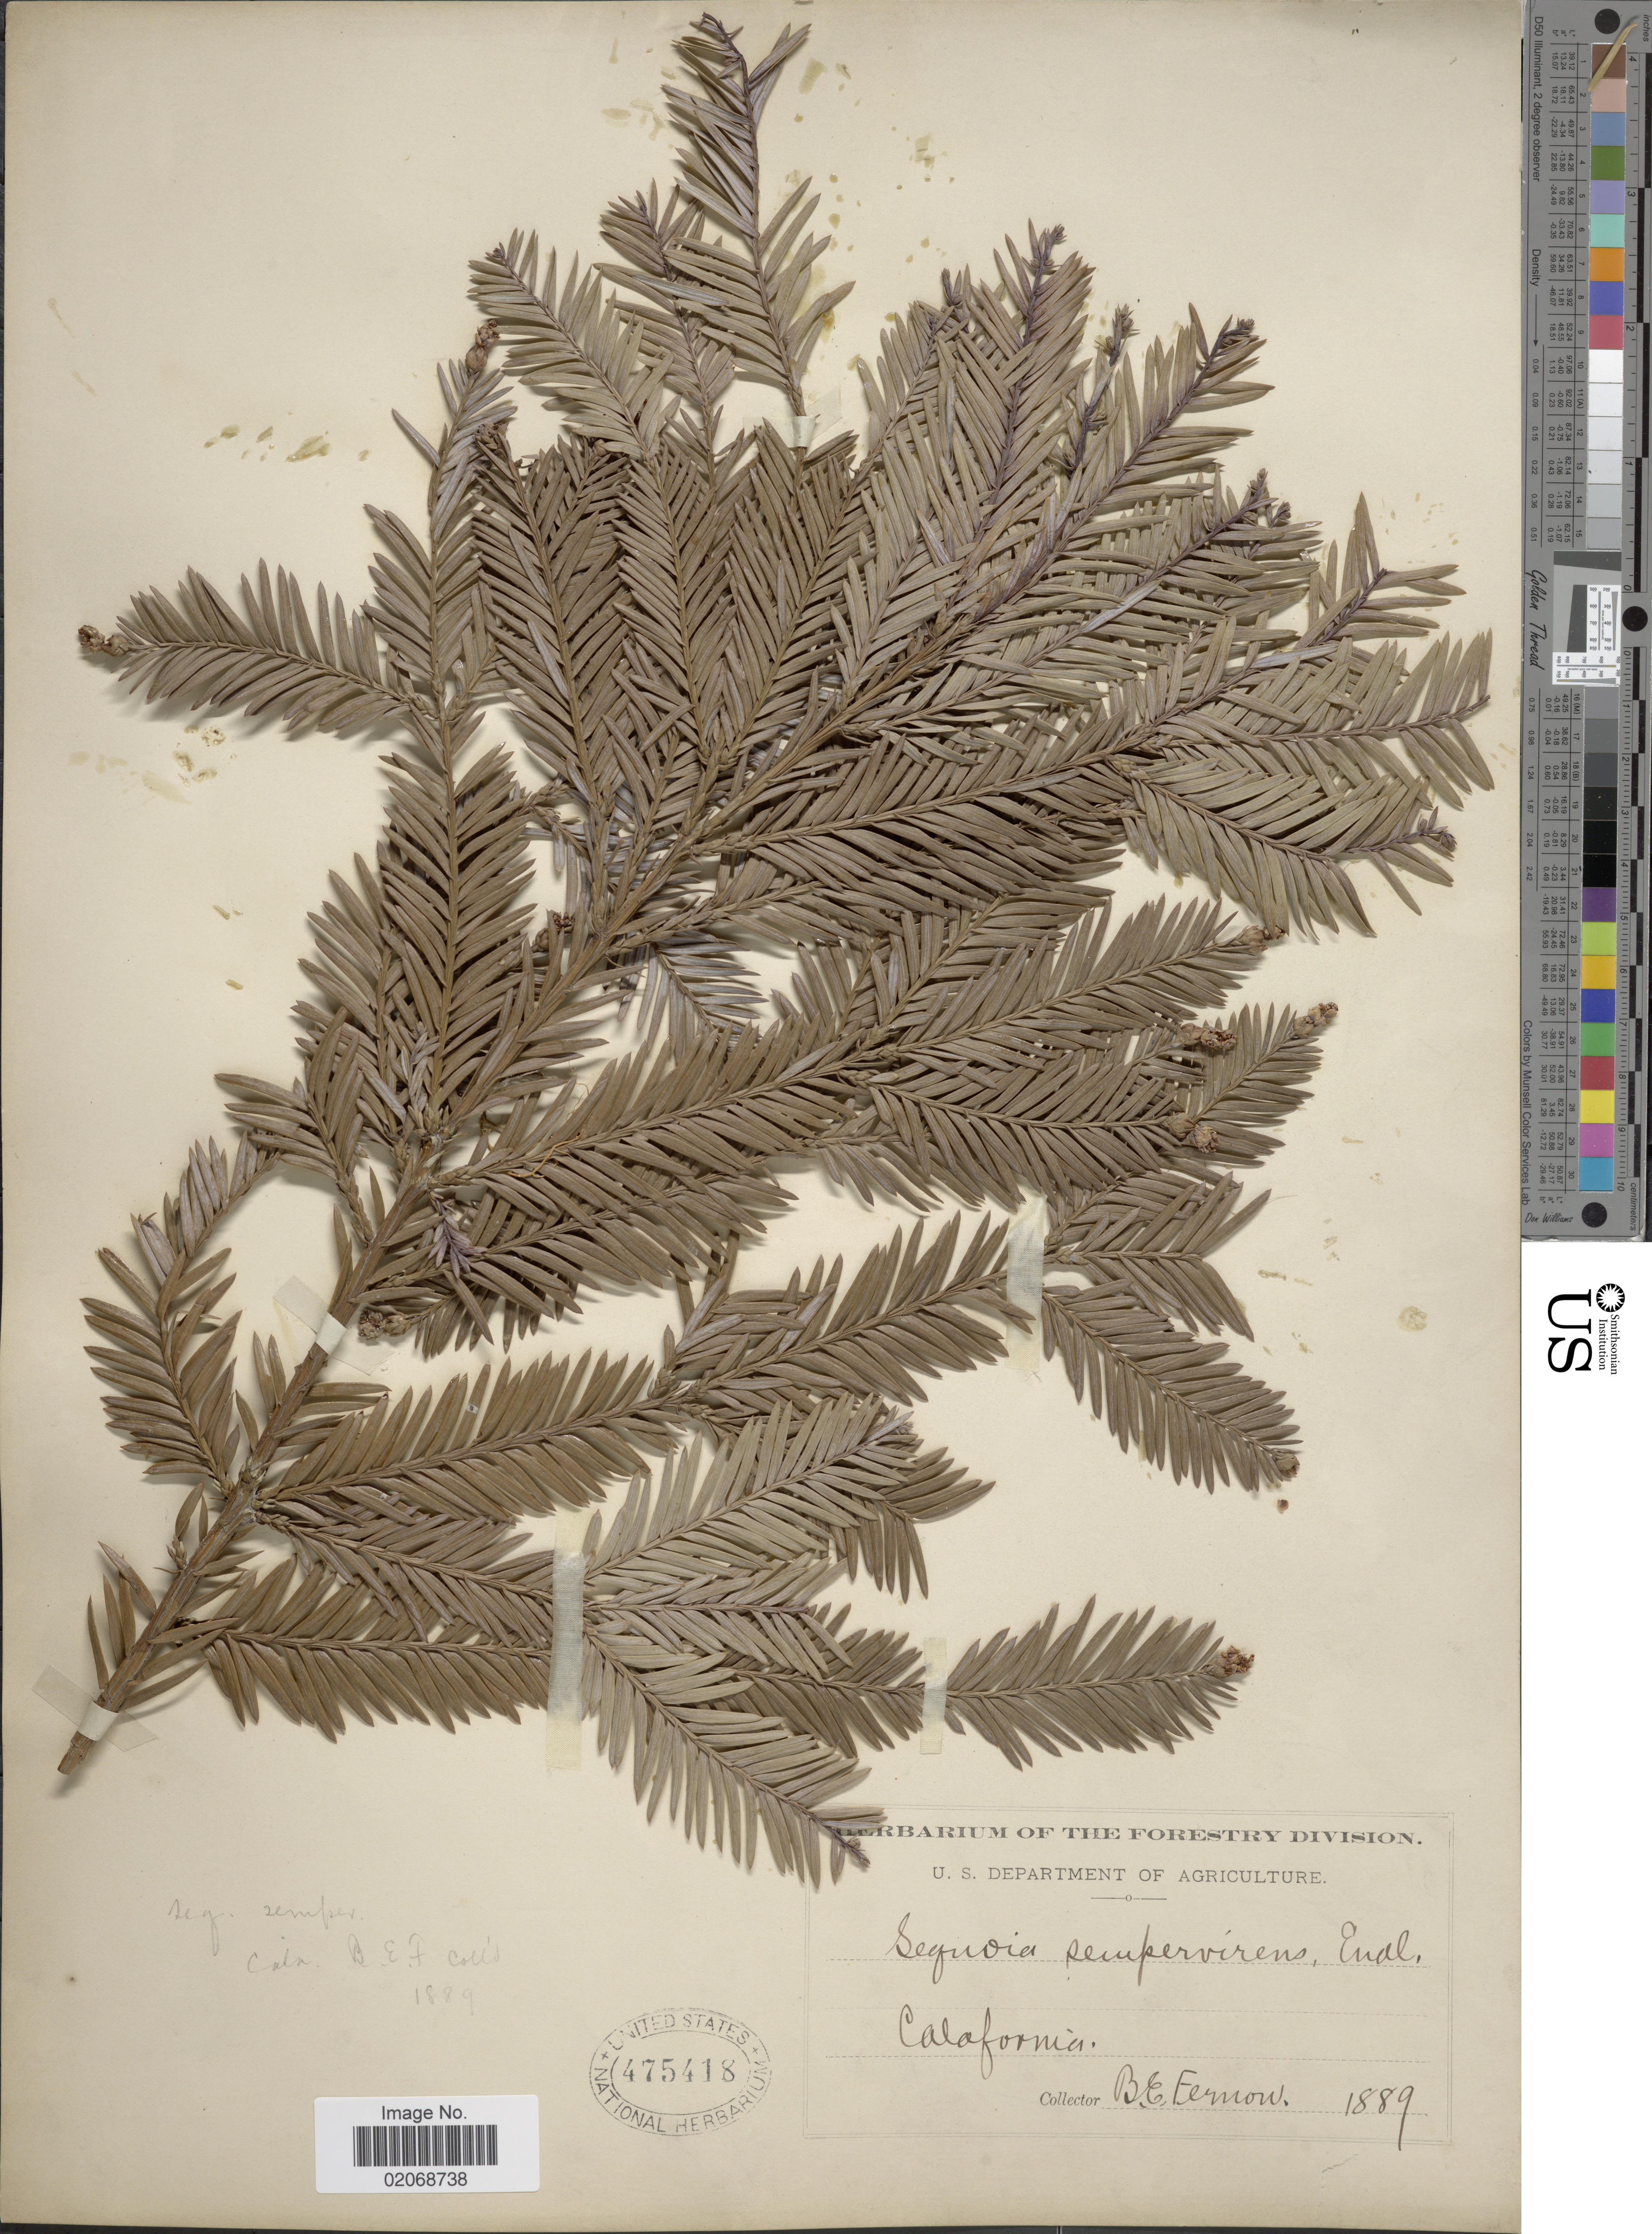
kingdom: Plantae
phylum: Tracheophyta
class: Pinopsida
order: Pinales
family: Cupressaceae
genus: Sequoia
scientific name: Sequoia sempervirens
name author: (D. Don) Endl.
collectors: B. Fernow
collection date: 1889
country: United States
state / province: California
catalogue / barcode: US 475418